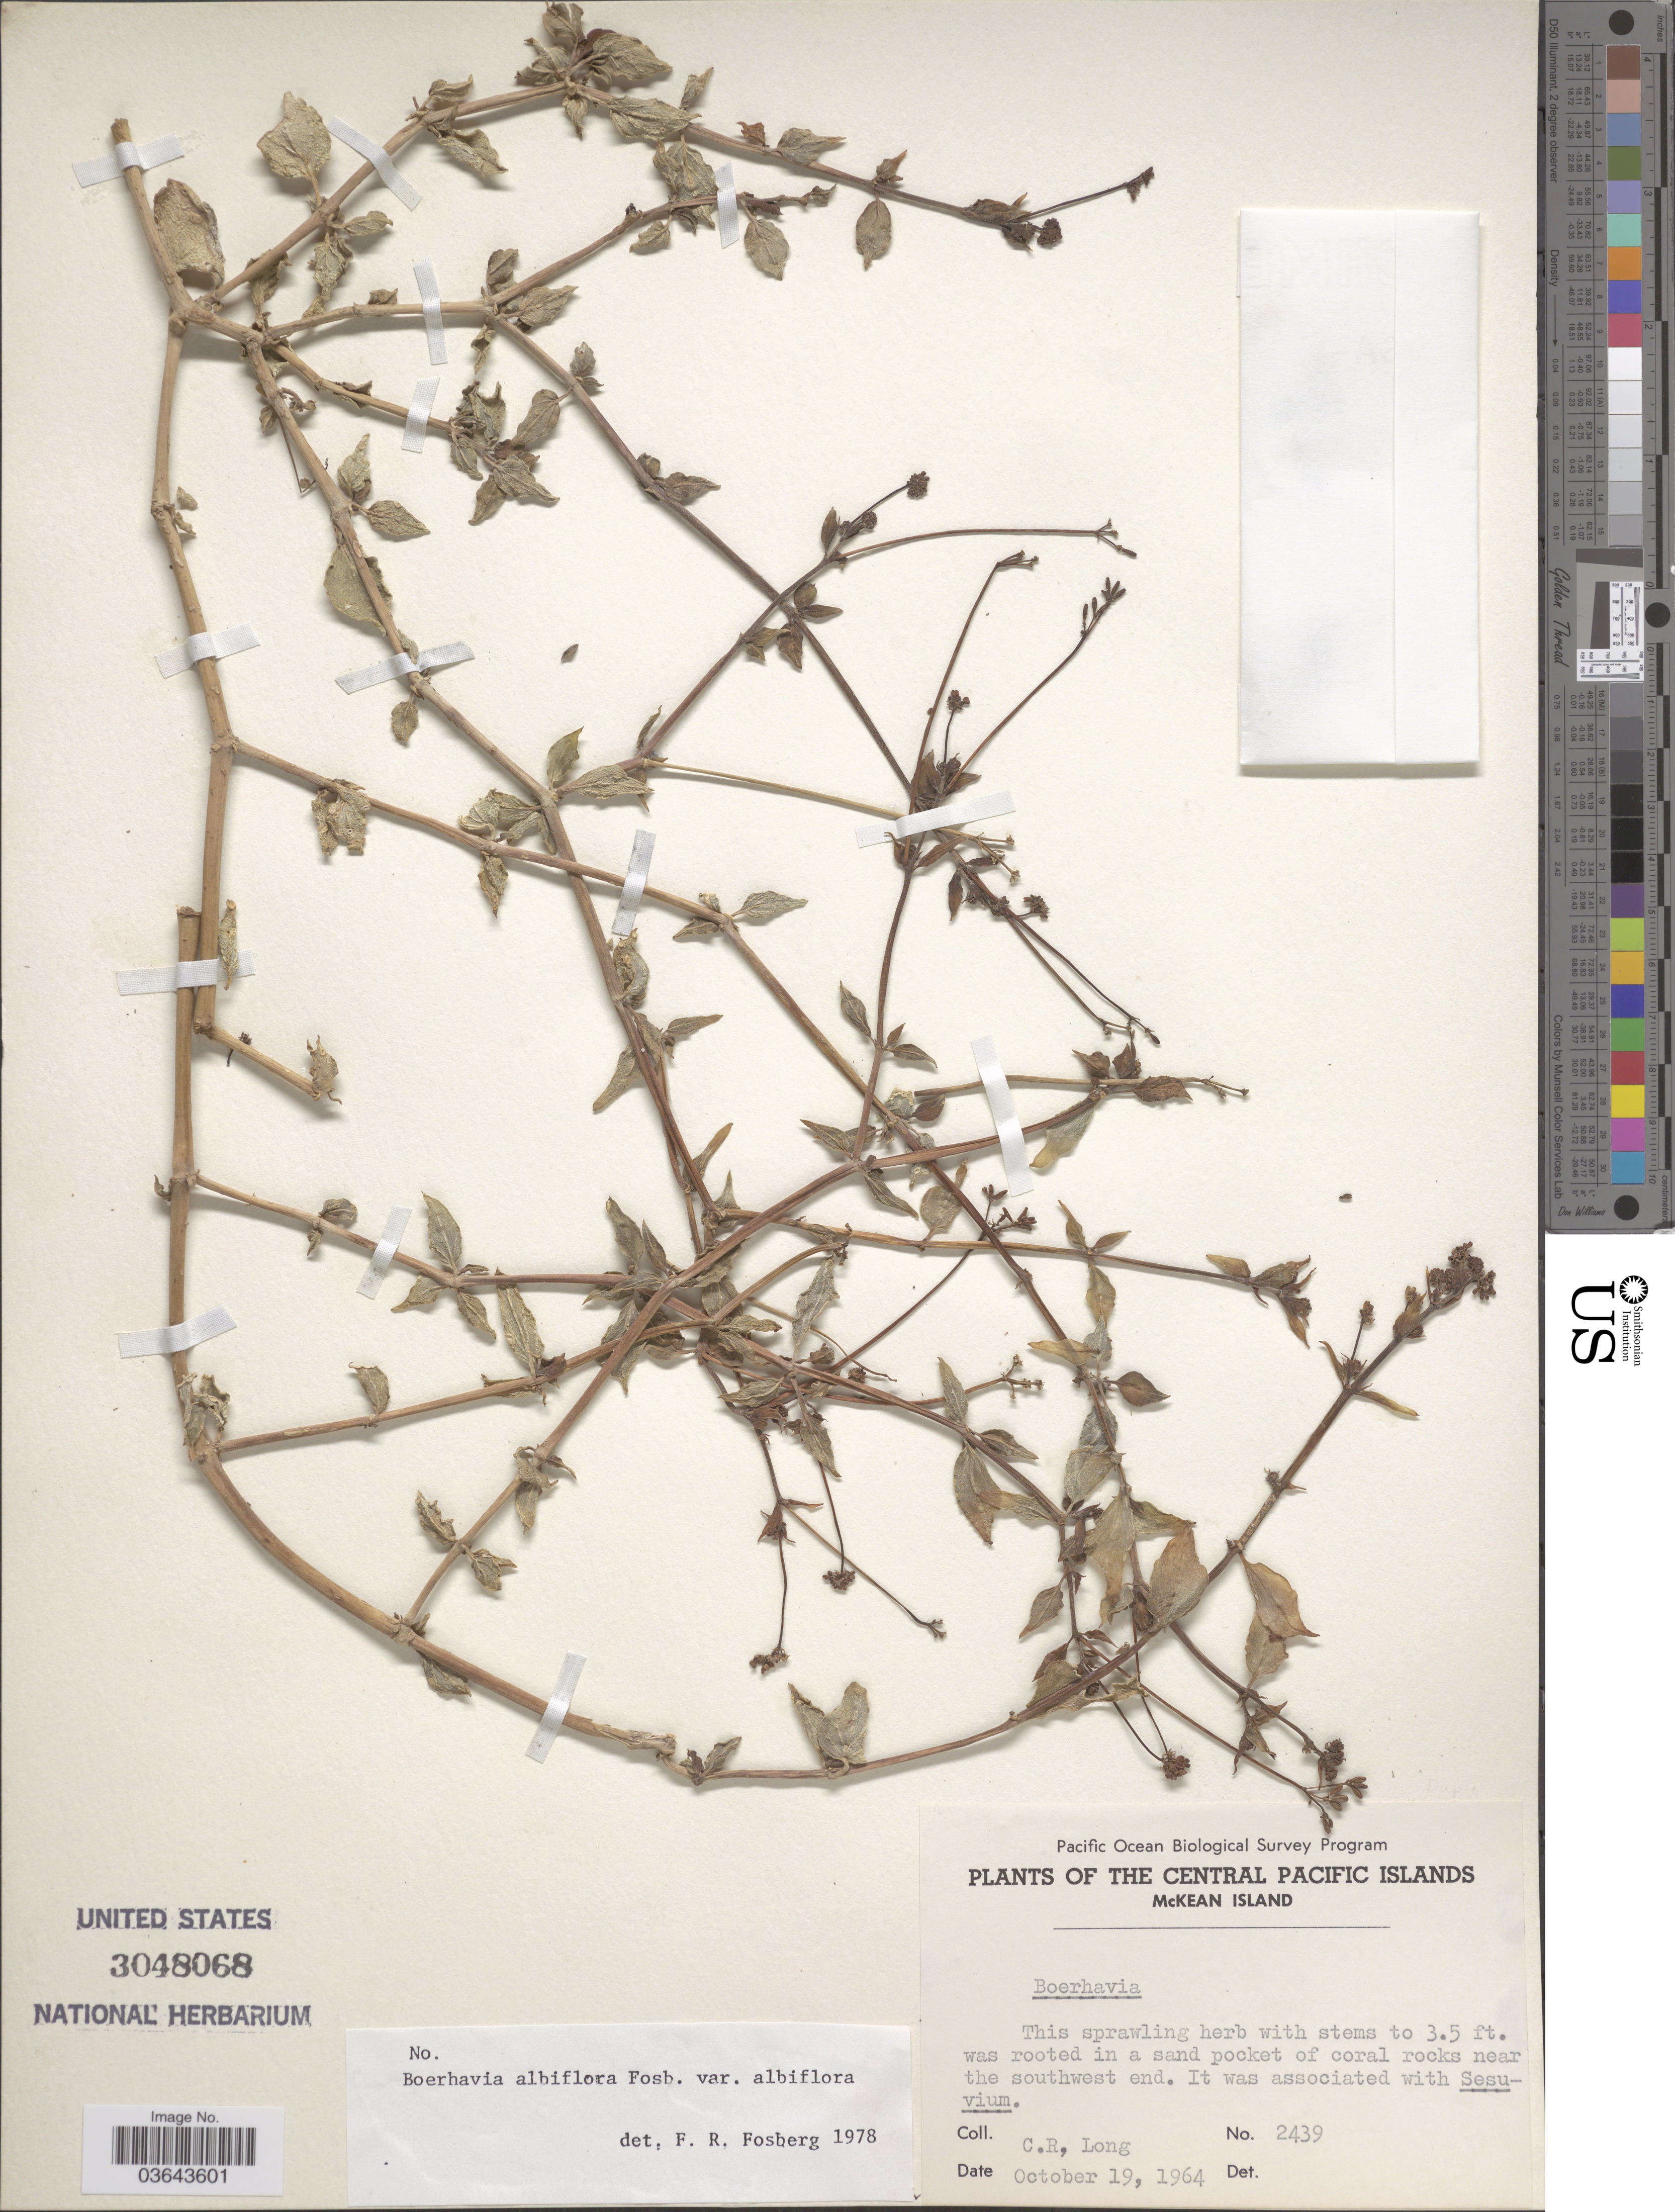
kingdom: Plantae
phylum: Tracheophyta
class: Magnoliopsida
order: Caryophyllales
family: Nyctaginaceae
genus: Boerhavia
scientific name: Boerhavia albiflora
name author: Fosberg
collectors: C. R. Long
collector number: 2439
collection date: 1964-10-19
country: Kiribati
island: McKean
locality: The Central Pacific Islands. McKean Island.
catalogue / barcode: US 3048068